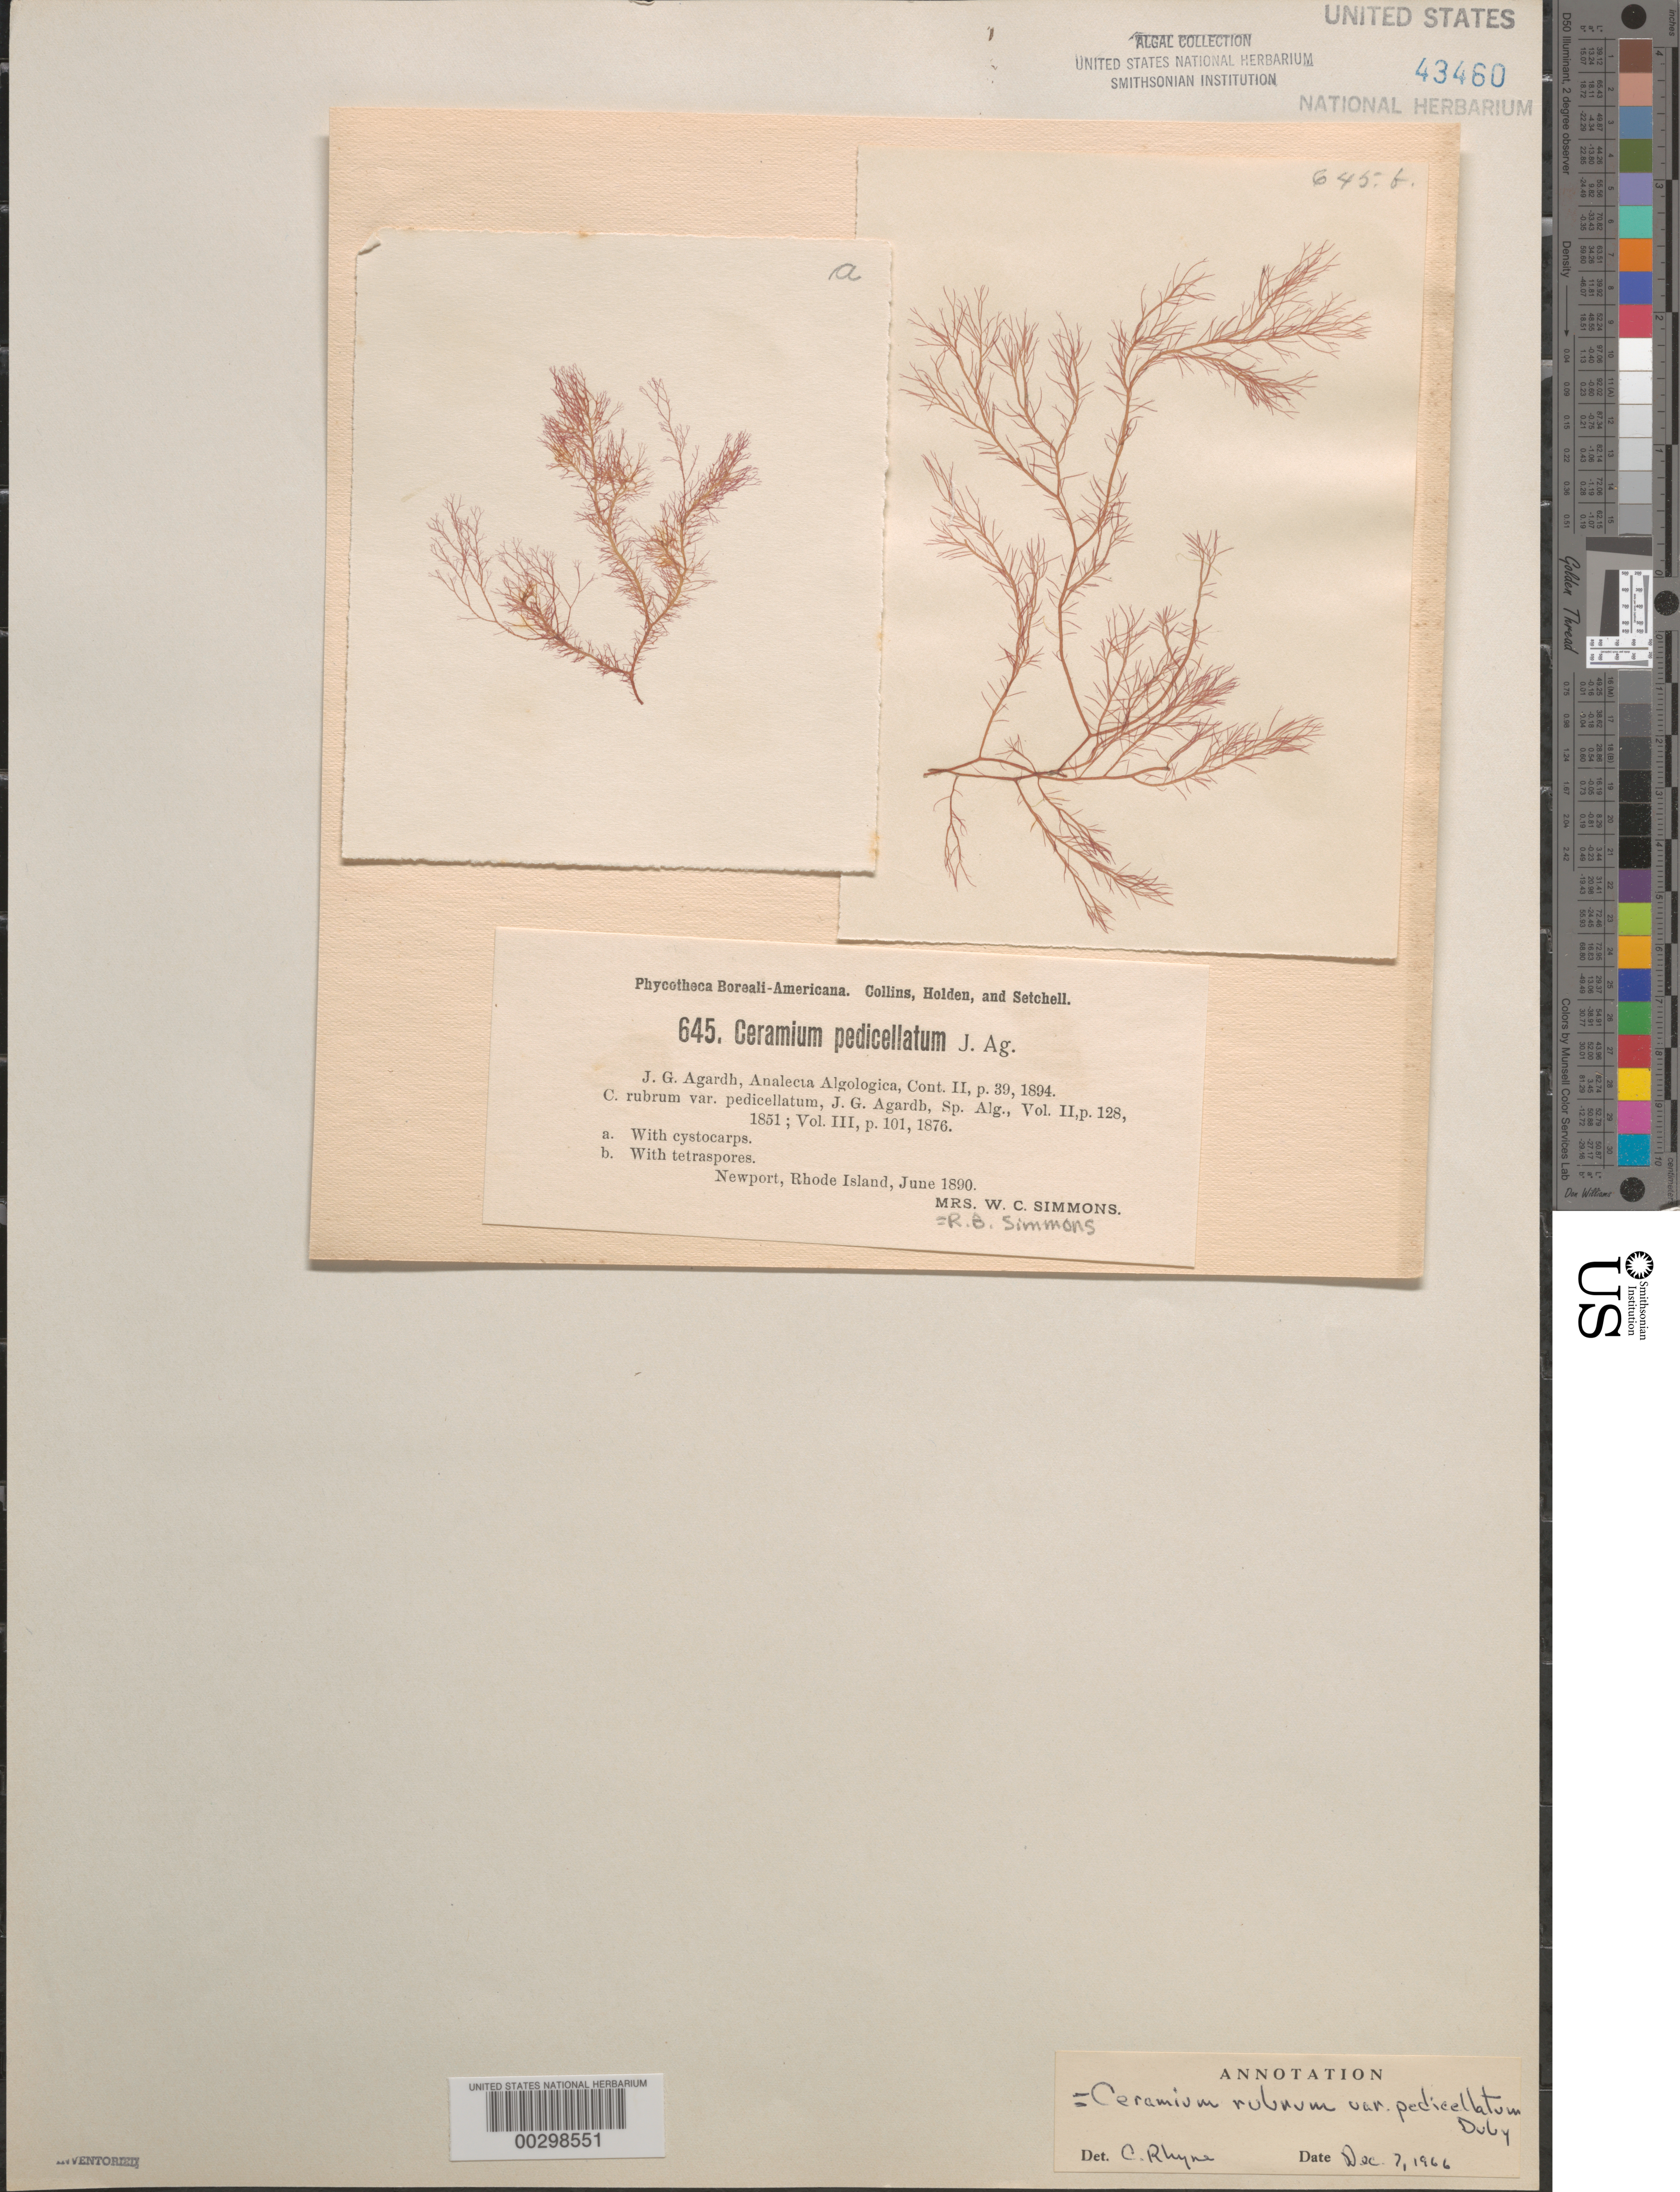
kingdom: Plantae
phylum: Rhodophyta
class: Florideophyceae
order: Ceramiales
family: Ceramiaceae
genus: Ceramium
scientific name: Ceramium rubrum var. pedicellatum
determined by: Rhyne, C. F.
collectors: R. B. Simmons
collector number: PB-A 645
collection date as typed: Jun 1890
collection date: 1890-06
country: United States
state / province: Rhode Island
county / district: Newport County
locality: Newport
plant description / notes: Collins, Holden & Setchell, Phycotheca Boreali-Americana, as Ceramium pedicellatum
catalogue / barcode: US 43460